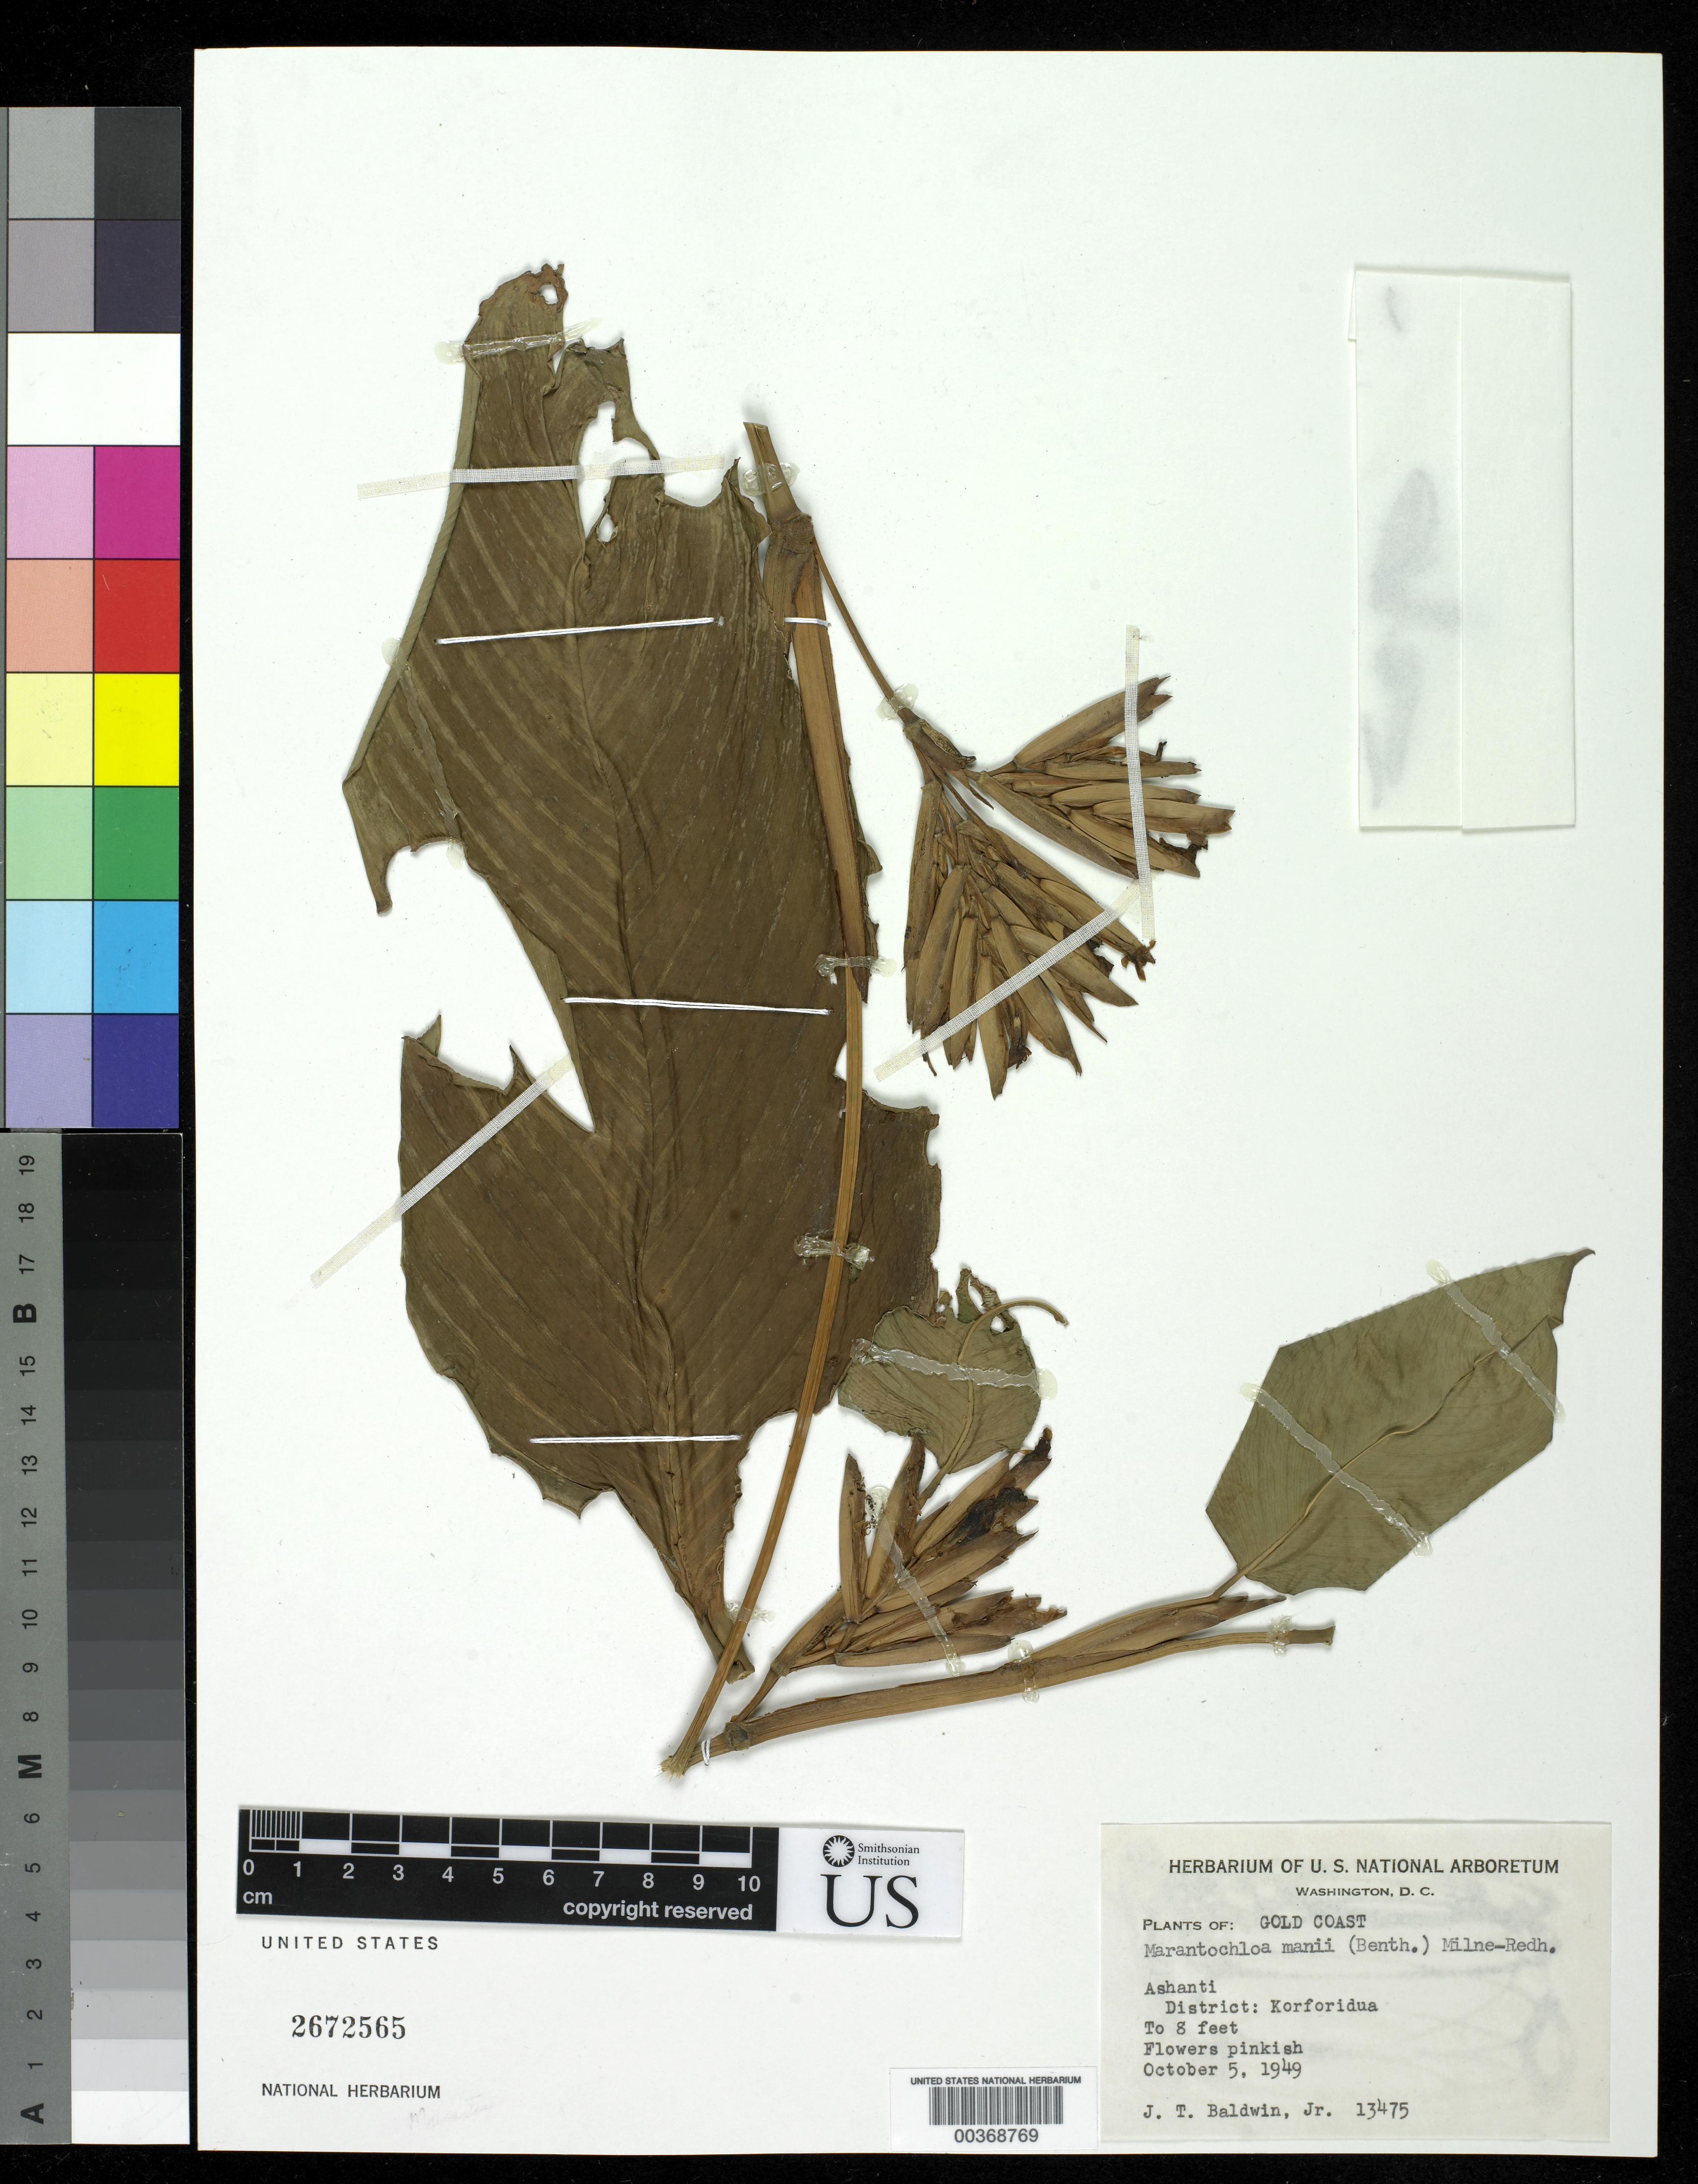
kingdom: Plantae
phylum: Tracheophyta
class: Liliopsida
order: Zingiberales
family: Marantaceae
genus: Marantochloa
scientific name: Marantochloa mannii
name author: (Benth.) Milne-Redh.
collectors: J. T. Baldwin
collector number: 13475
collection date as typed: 05 Oct 1949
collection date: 1949-10-05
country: Ghana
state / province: Ashanti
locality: Plants of gold coast, dist korforidua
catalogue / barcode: US 2672565